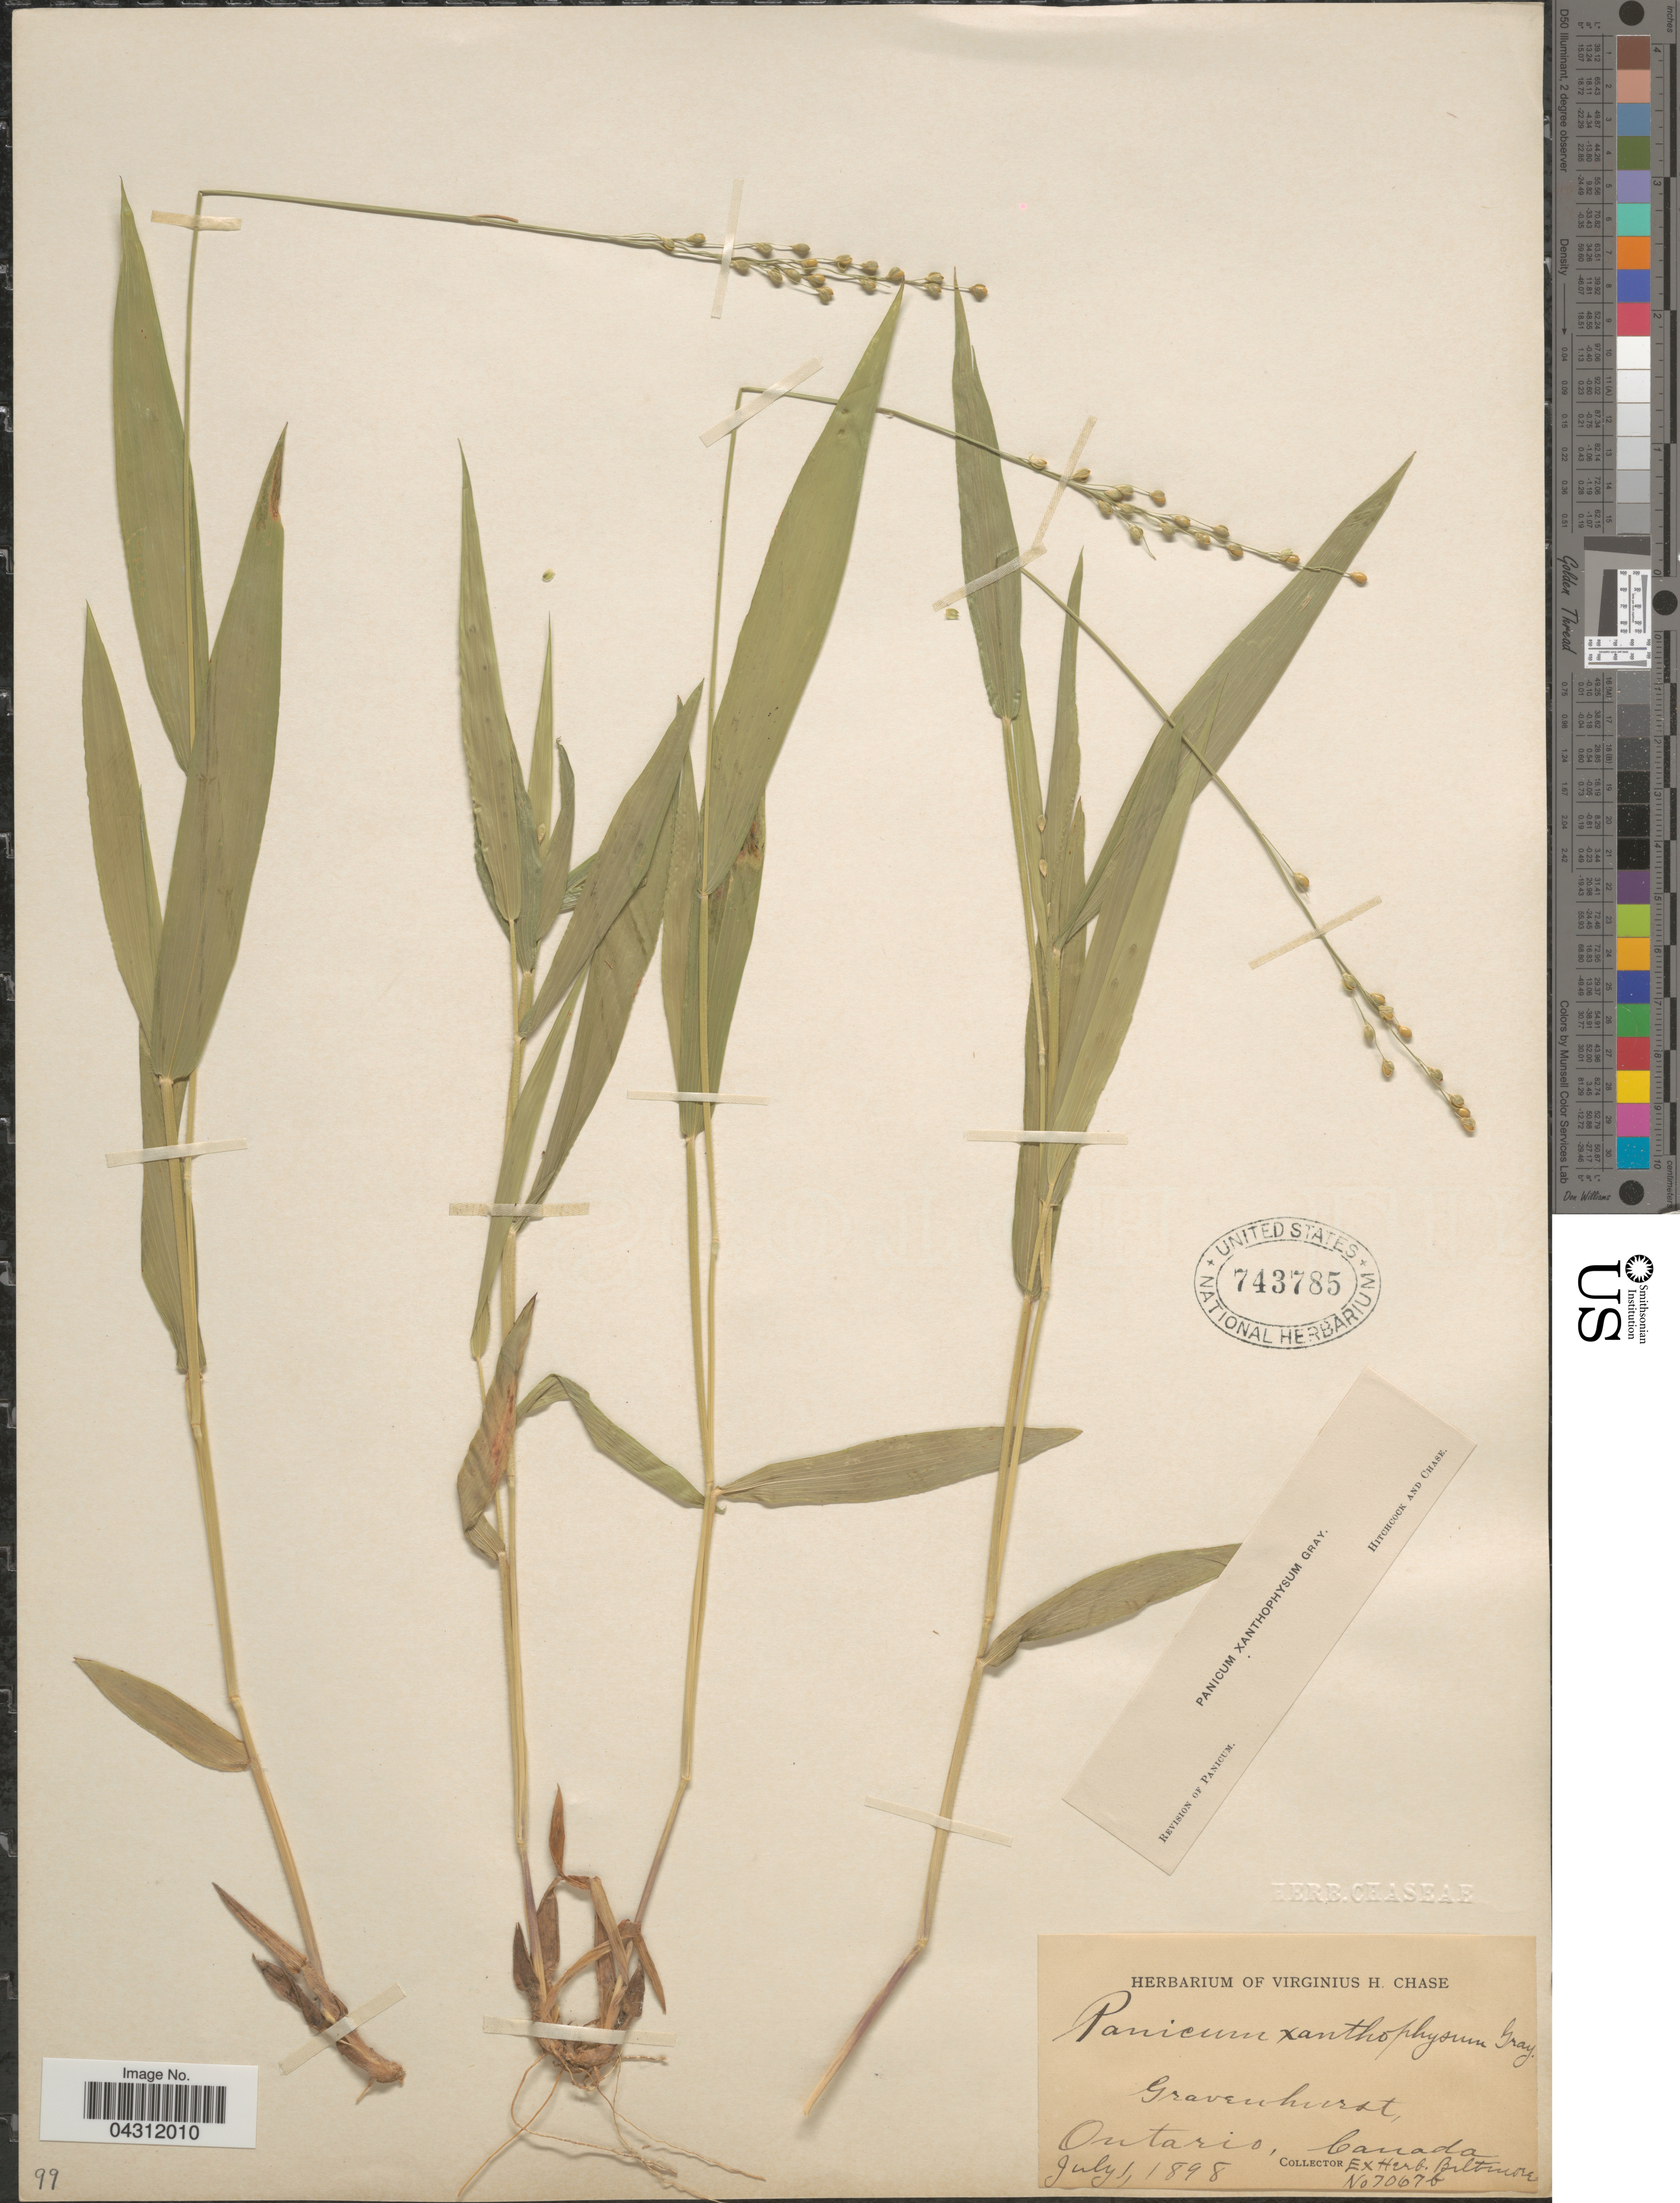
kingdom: Plantae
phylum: Tracheophyta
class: Liliopsida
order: Poales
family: Poaceae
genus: Dichanthelium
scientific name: Dichanthelium xanthophysum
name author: (A. Gray) Freckmann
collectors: ex herb. Biltmore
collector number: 7067b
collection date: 1898-07-01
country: Canada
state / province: Ontario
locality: Gravenhurst.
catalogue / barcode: US 743785